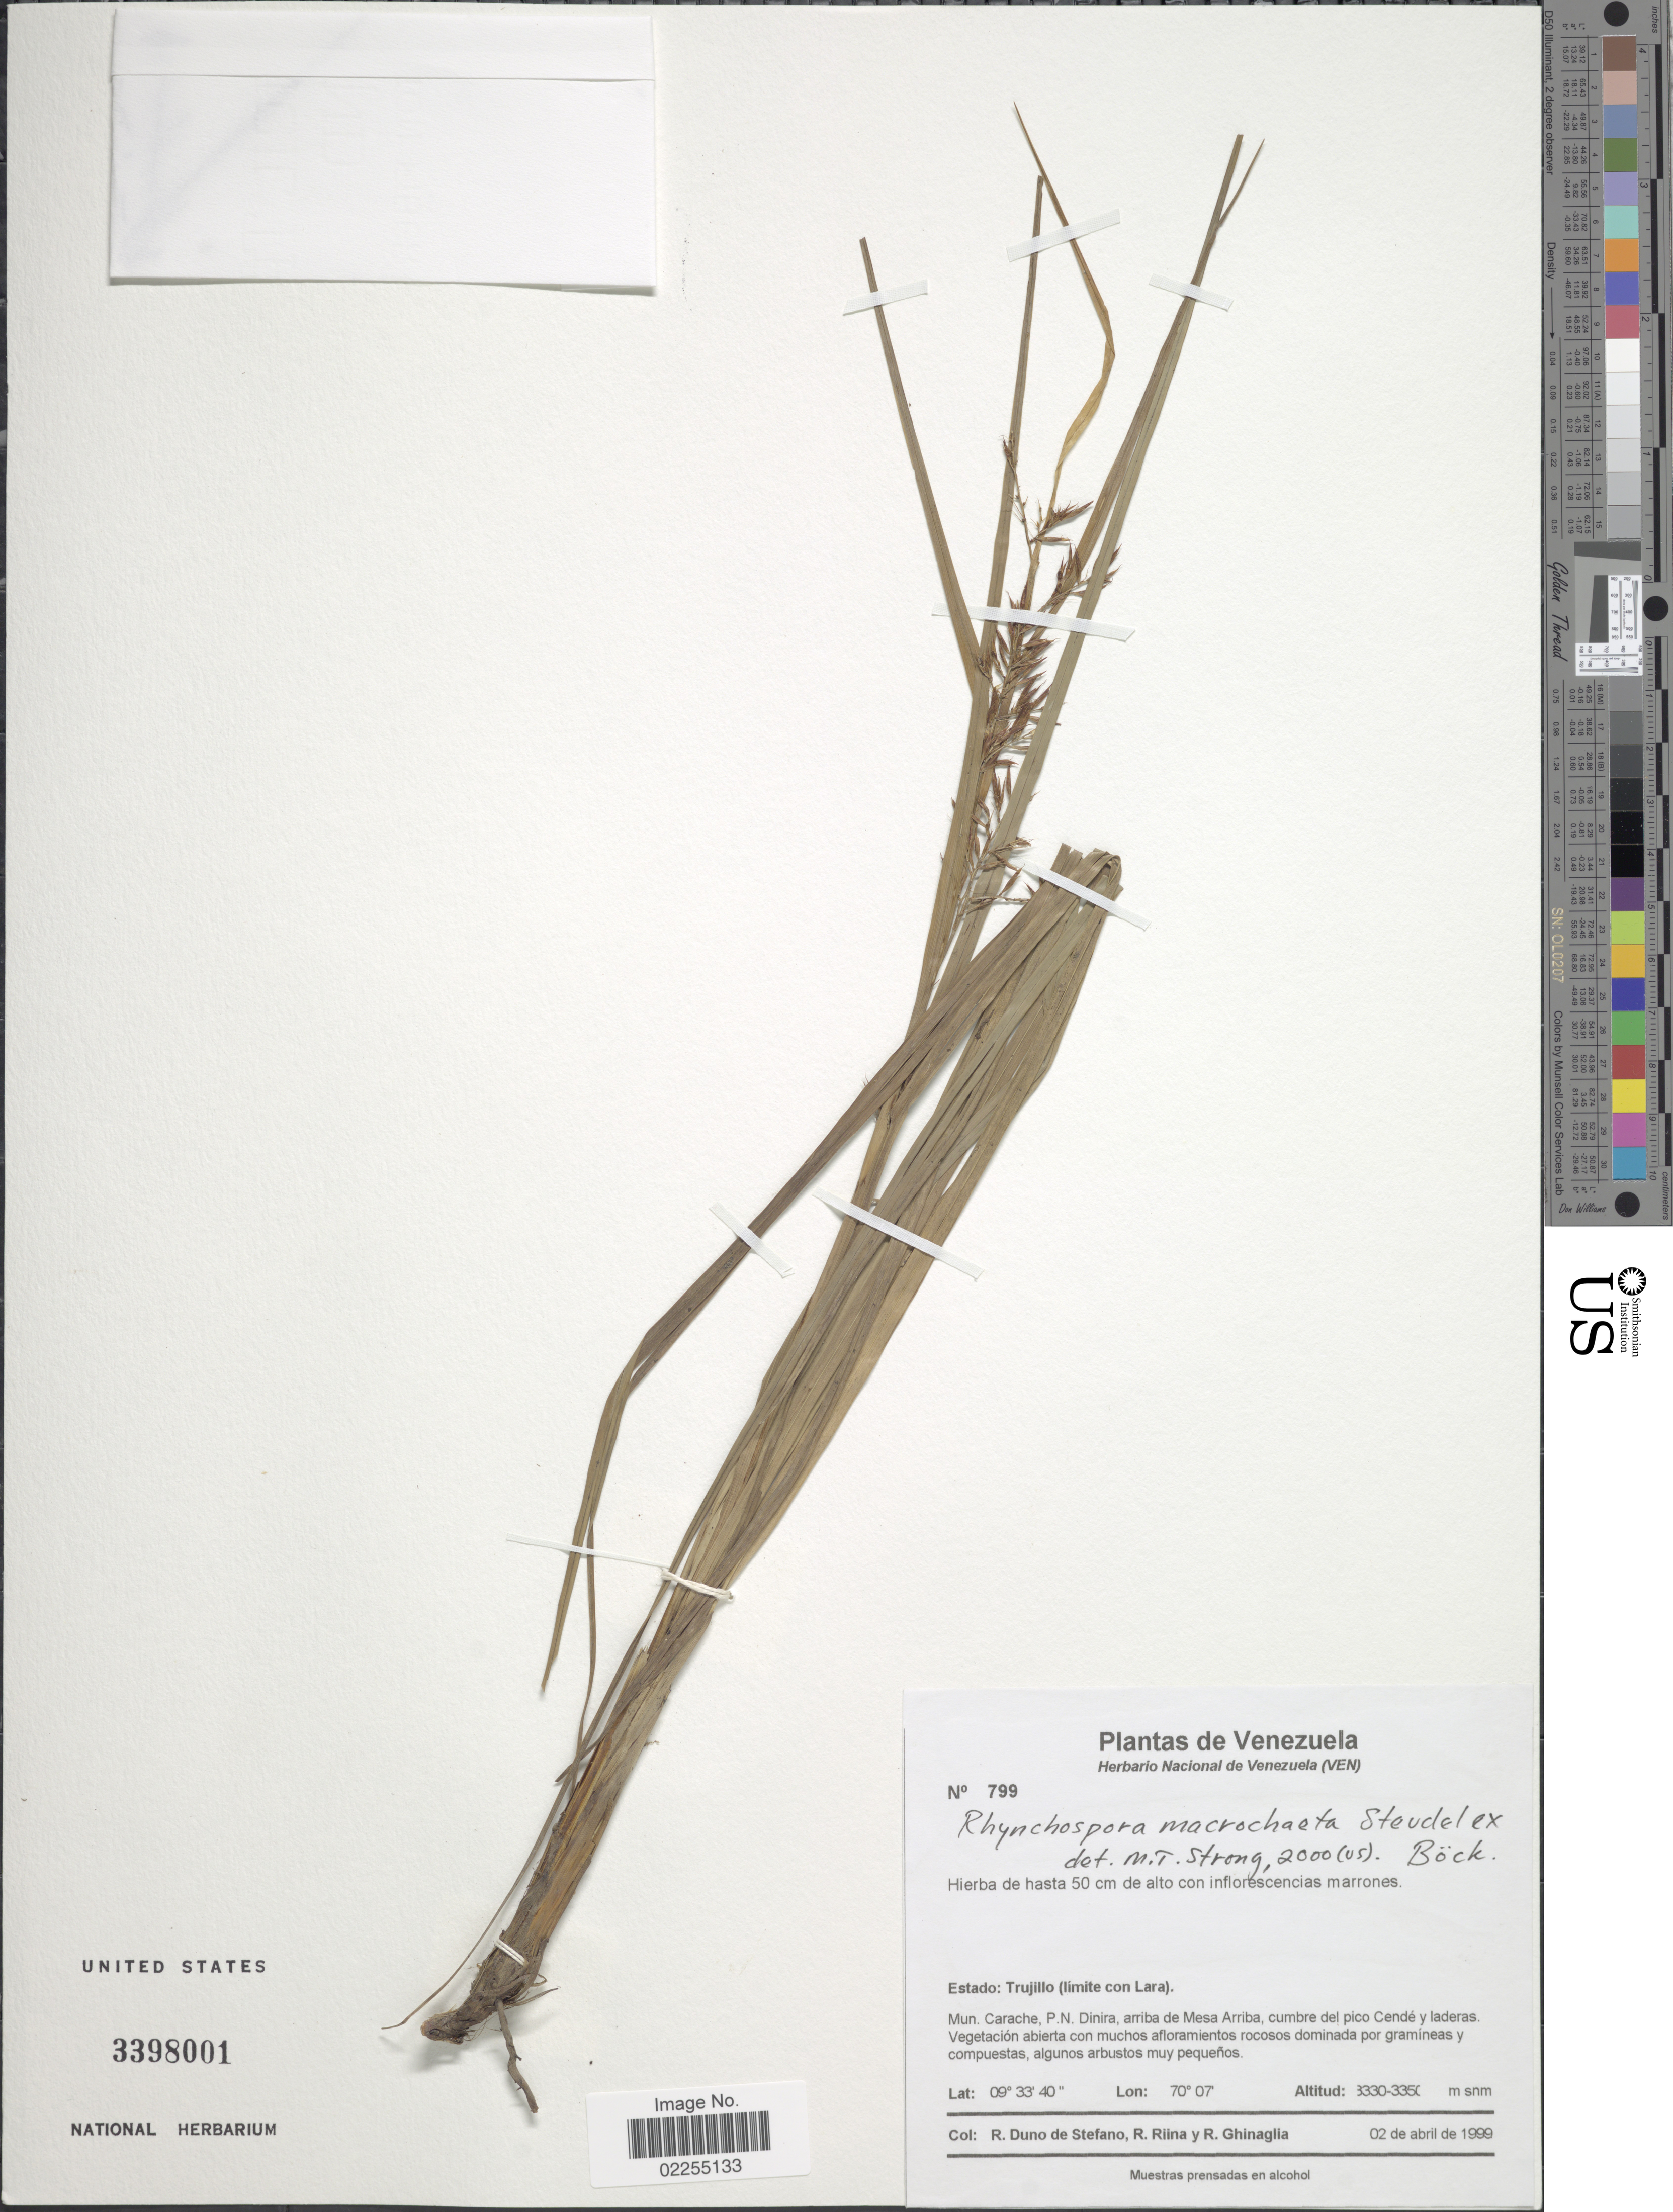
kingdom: Plantae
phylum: Tracheophyta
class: Liliopsida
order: Poales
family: Cyperaceae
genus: Rhynchospora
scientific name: Rhynchospora macrochaeta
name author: Steud. ex Boeckeler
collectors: R. Duno de Stefano, R. Riina & R. Ghinaglia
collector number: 799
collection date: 1999-04-02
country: Venezuela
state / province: Trujillo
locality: (limite con Lara), Mun. Carache, P.N. Dinira, arriba de Mesa Arriba, cumbre del pico Cende y laderas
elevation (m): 3330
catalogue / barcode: US 3398001